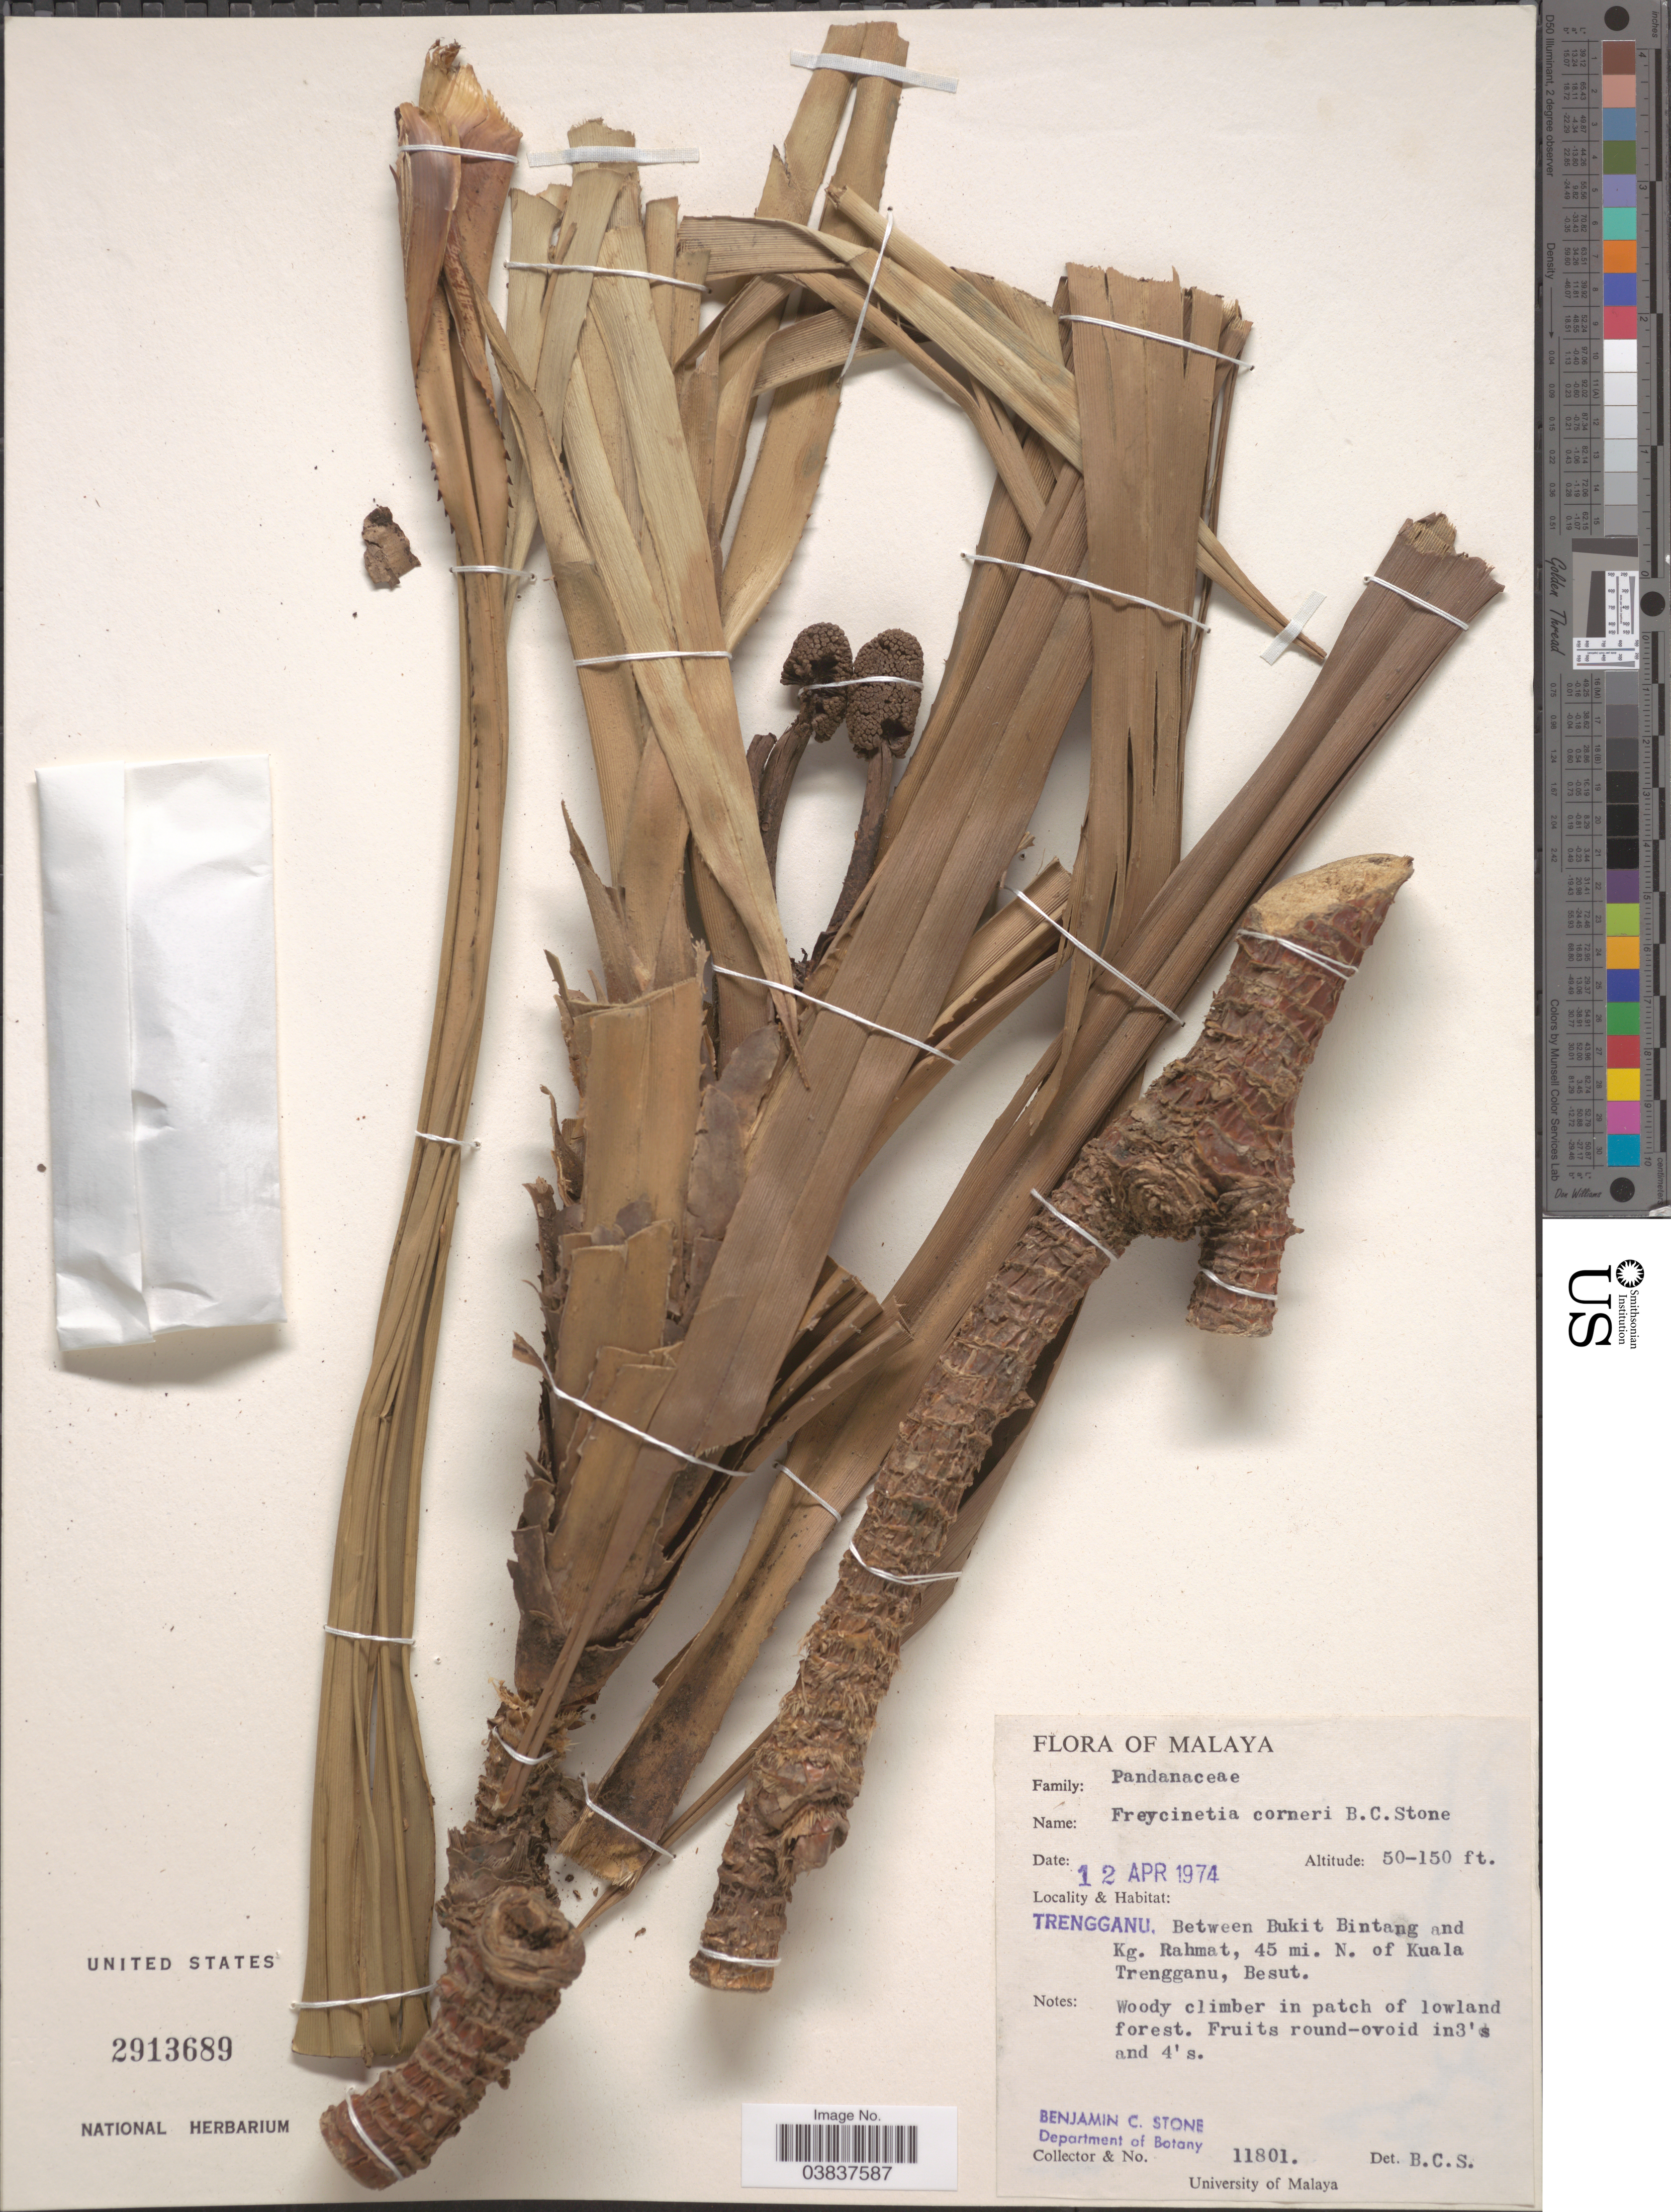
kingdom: Plantae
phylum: Tracheophyta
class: Liliopsida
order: Pandanales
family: Pandanaceae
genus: Freycinetia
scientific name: Freycinetia corneri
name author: B.C. Stone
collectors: B. C. Stone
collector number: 11801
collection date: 1974-04-12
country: Malaysia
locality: Malaya. Trengganu. Between Bukit Bintanf and Kg. Rahmat, 45 mi. N. of Kuala Trengganu, Besut.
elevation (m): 15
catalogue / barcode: US 2913689